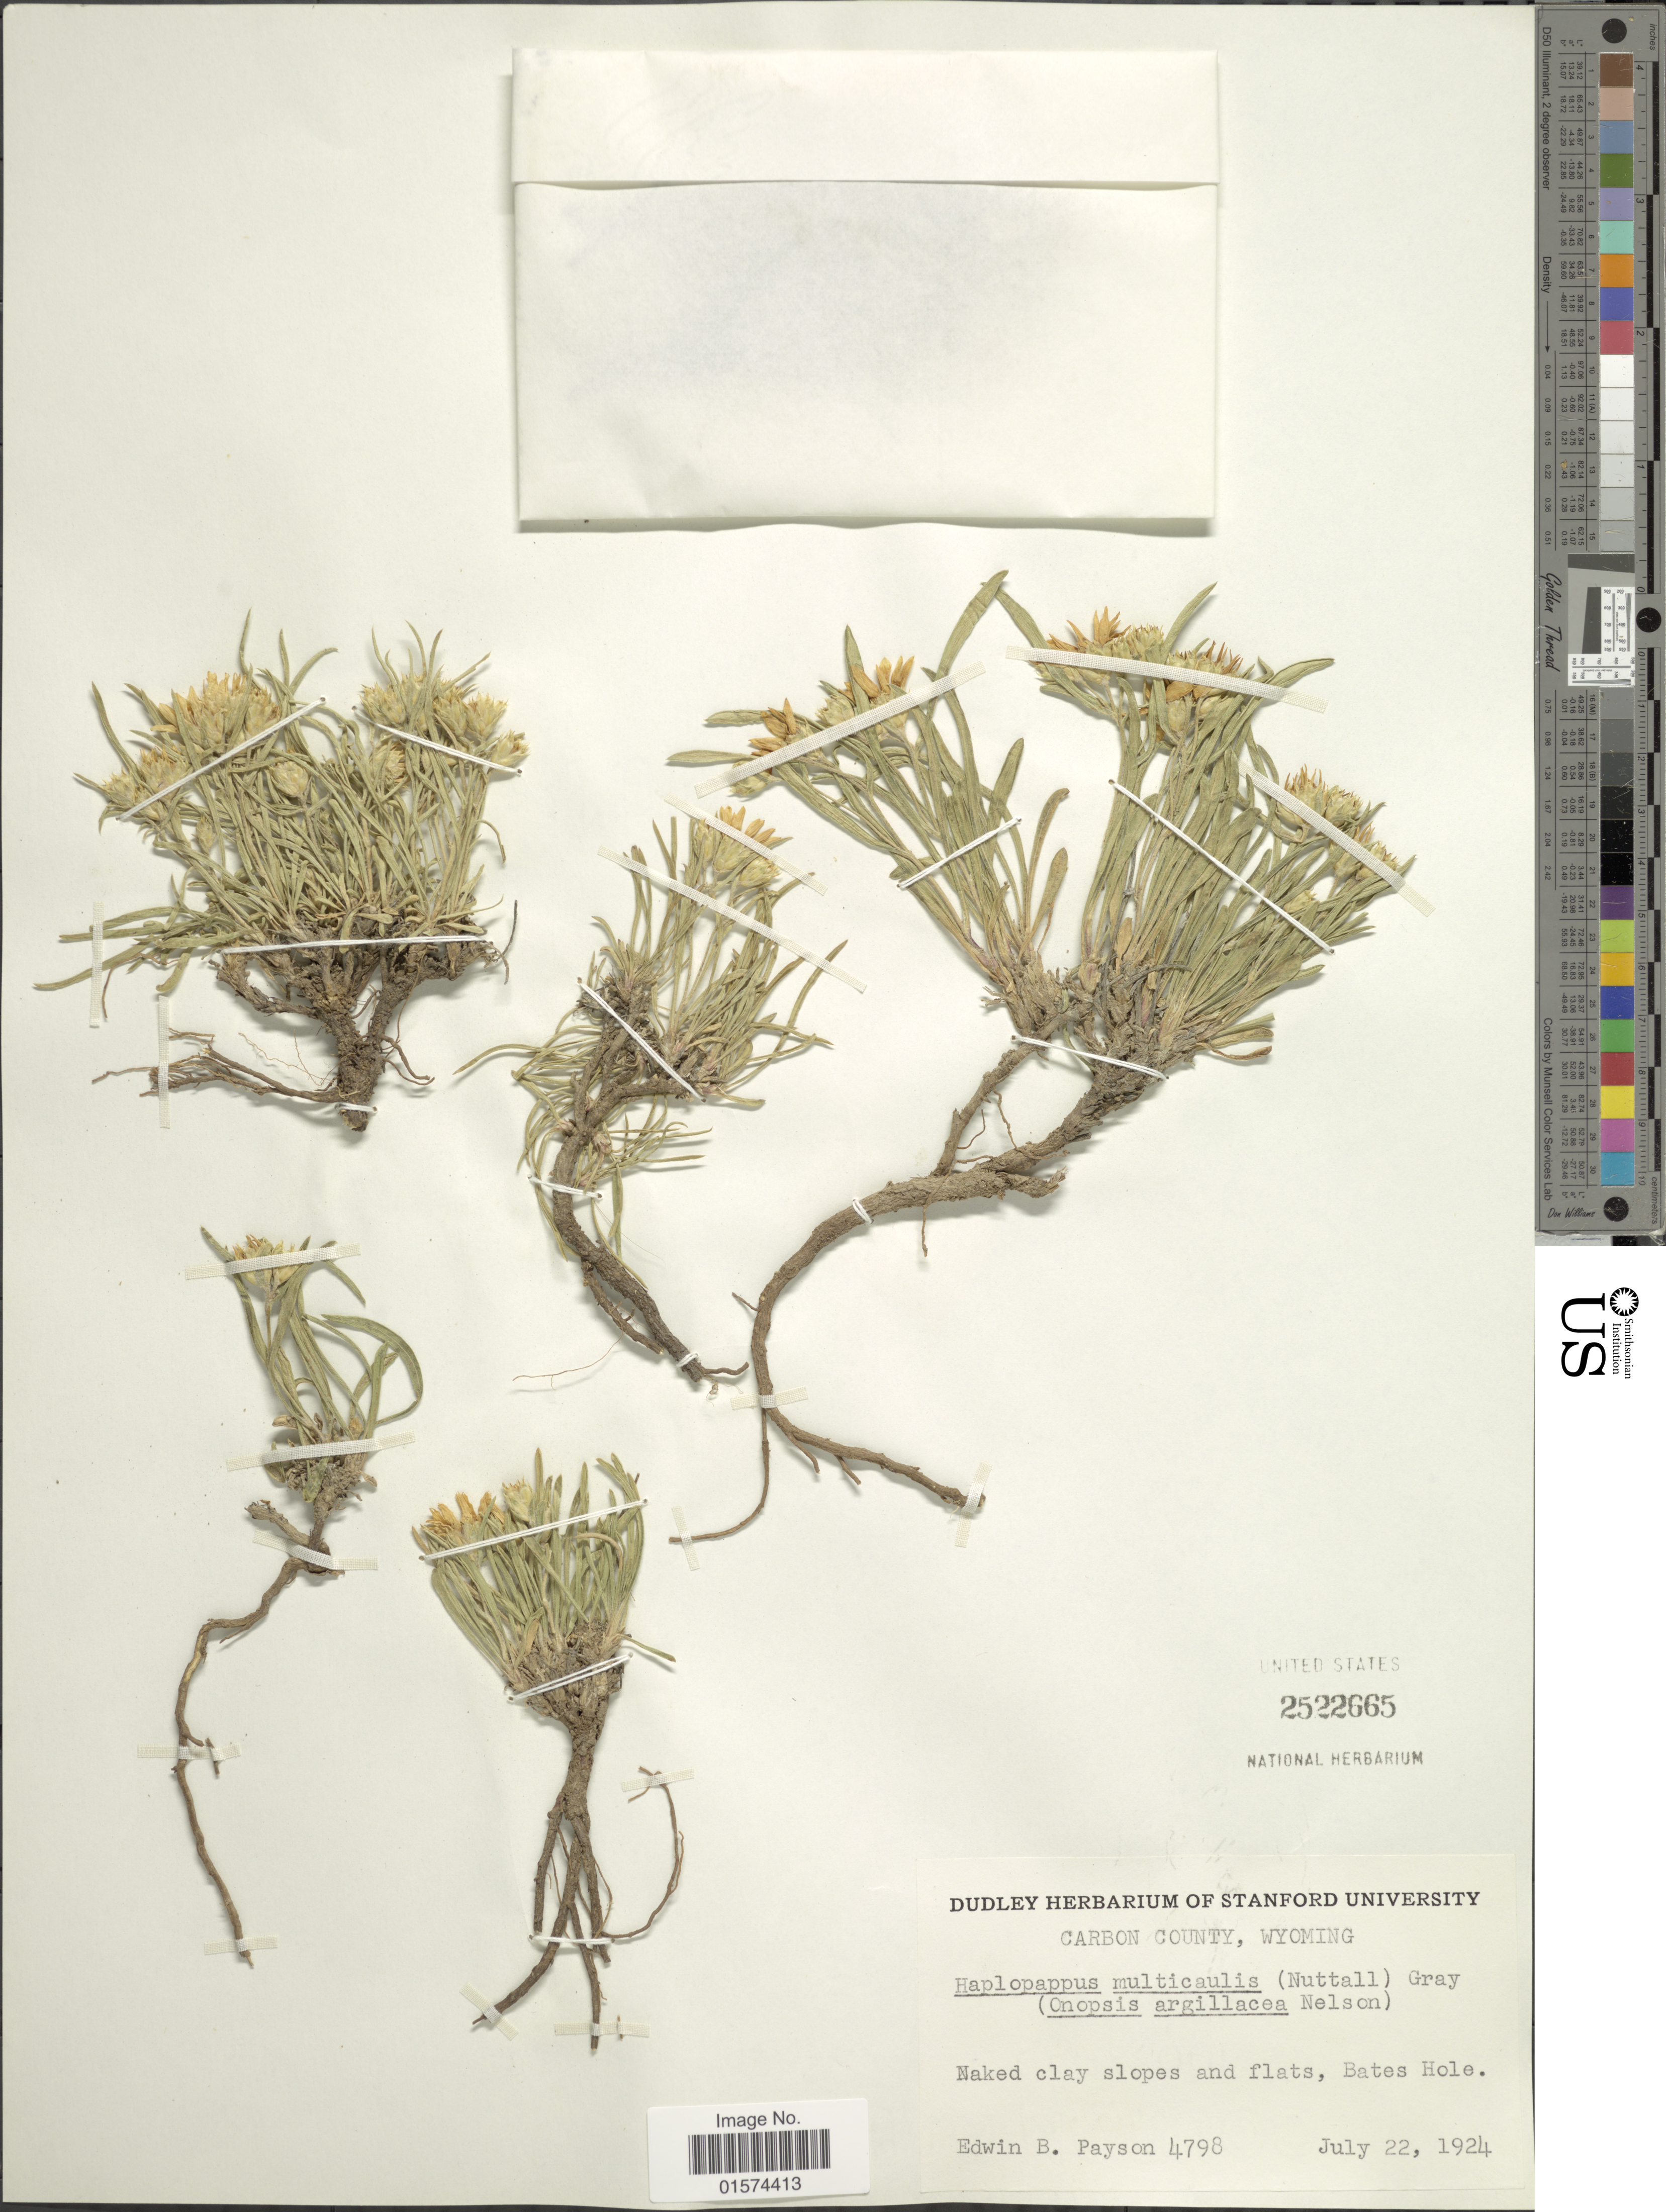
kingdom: Plantae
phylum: Tracheophyta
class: Magnoliopsida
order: Asterales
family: Asteraceae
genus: Oonopsis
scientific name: Oonopsis multicaulis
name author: (Nutt.) Greene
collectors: E. B. Payson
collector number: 4798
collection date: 1924-07-22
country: United States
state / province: Wyoming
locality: Carbon County, Naked clay slopes and flats, Bates Hole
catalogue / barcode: US 2522665